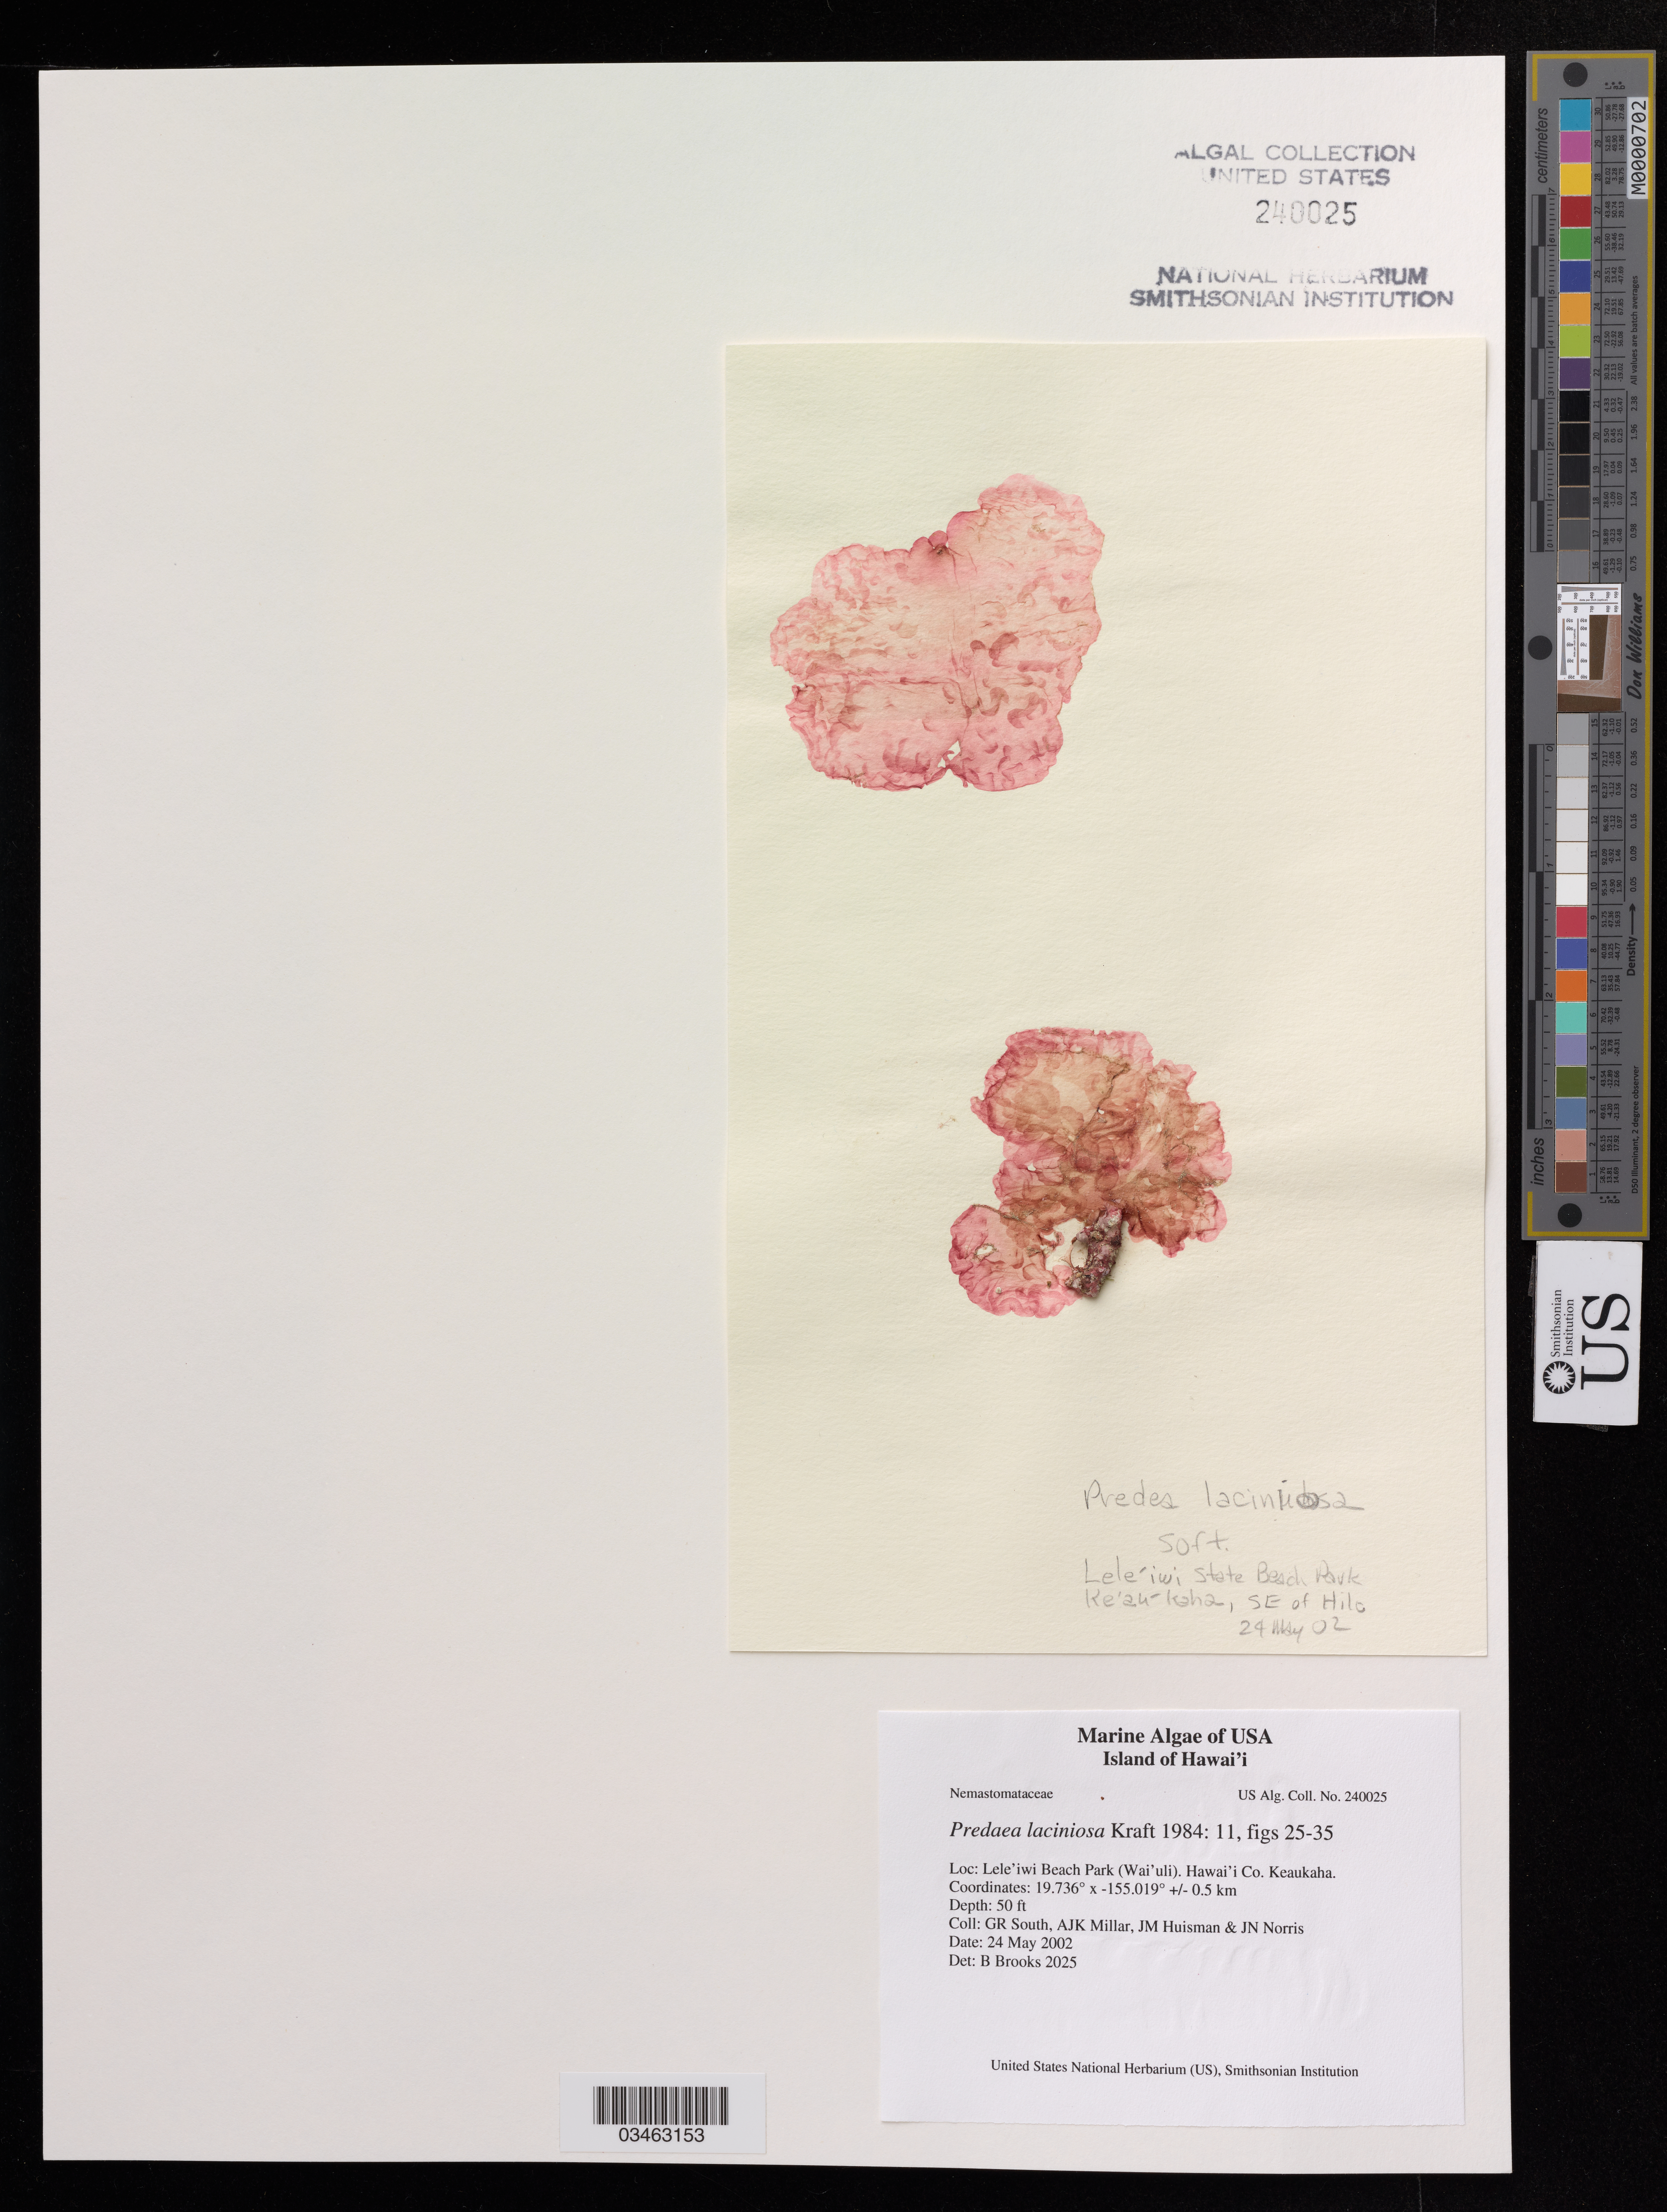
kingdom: Plantae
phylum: Rhodophyta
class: Florideophyceae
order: Nemastomatales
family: Nemastomataceae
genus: Predaea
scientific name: Predaea laciniosa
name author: G.T.Kraft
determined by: Brooks, B. L., (BOT), Smithsonian Institution - National Museum of Natural History (UNITED STATES)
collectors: G. R. South, A. Millar, J. M. Huisman & J. Norris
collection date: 2002-05-24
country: United States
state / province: Hawaii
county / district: Hawaii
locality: Lele' iwi Beach Park (Wai' uli). Keaukaha.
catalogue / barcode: US 240025